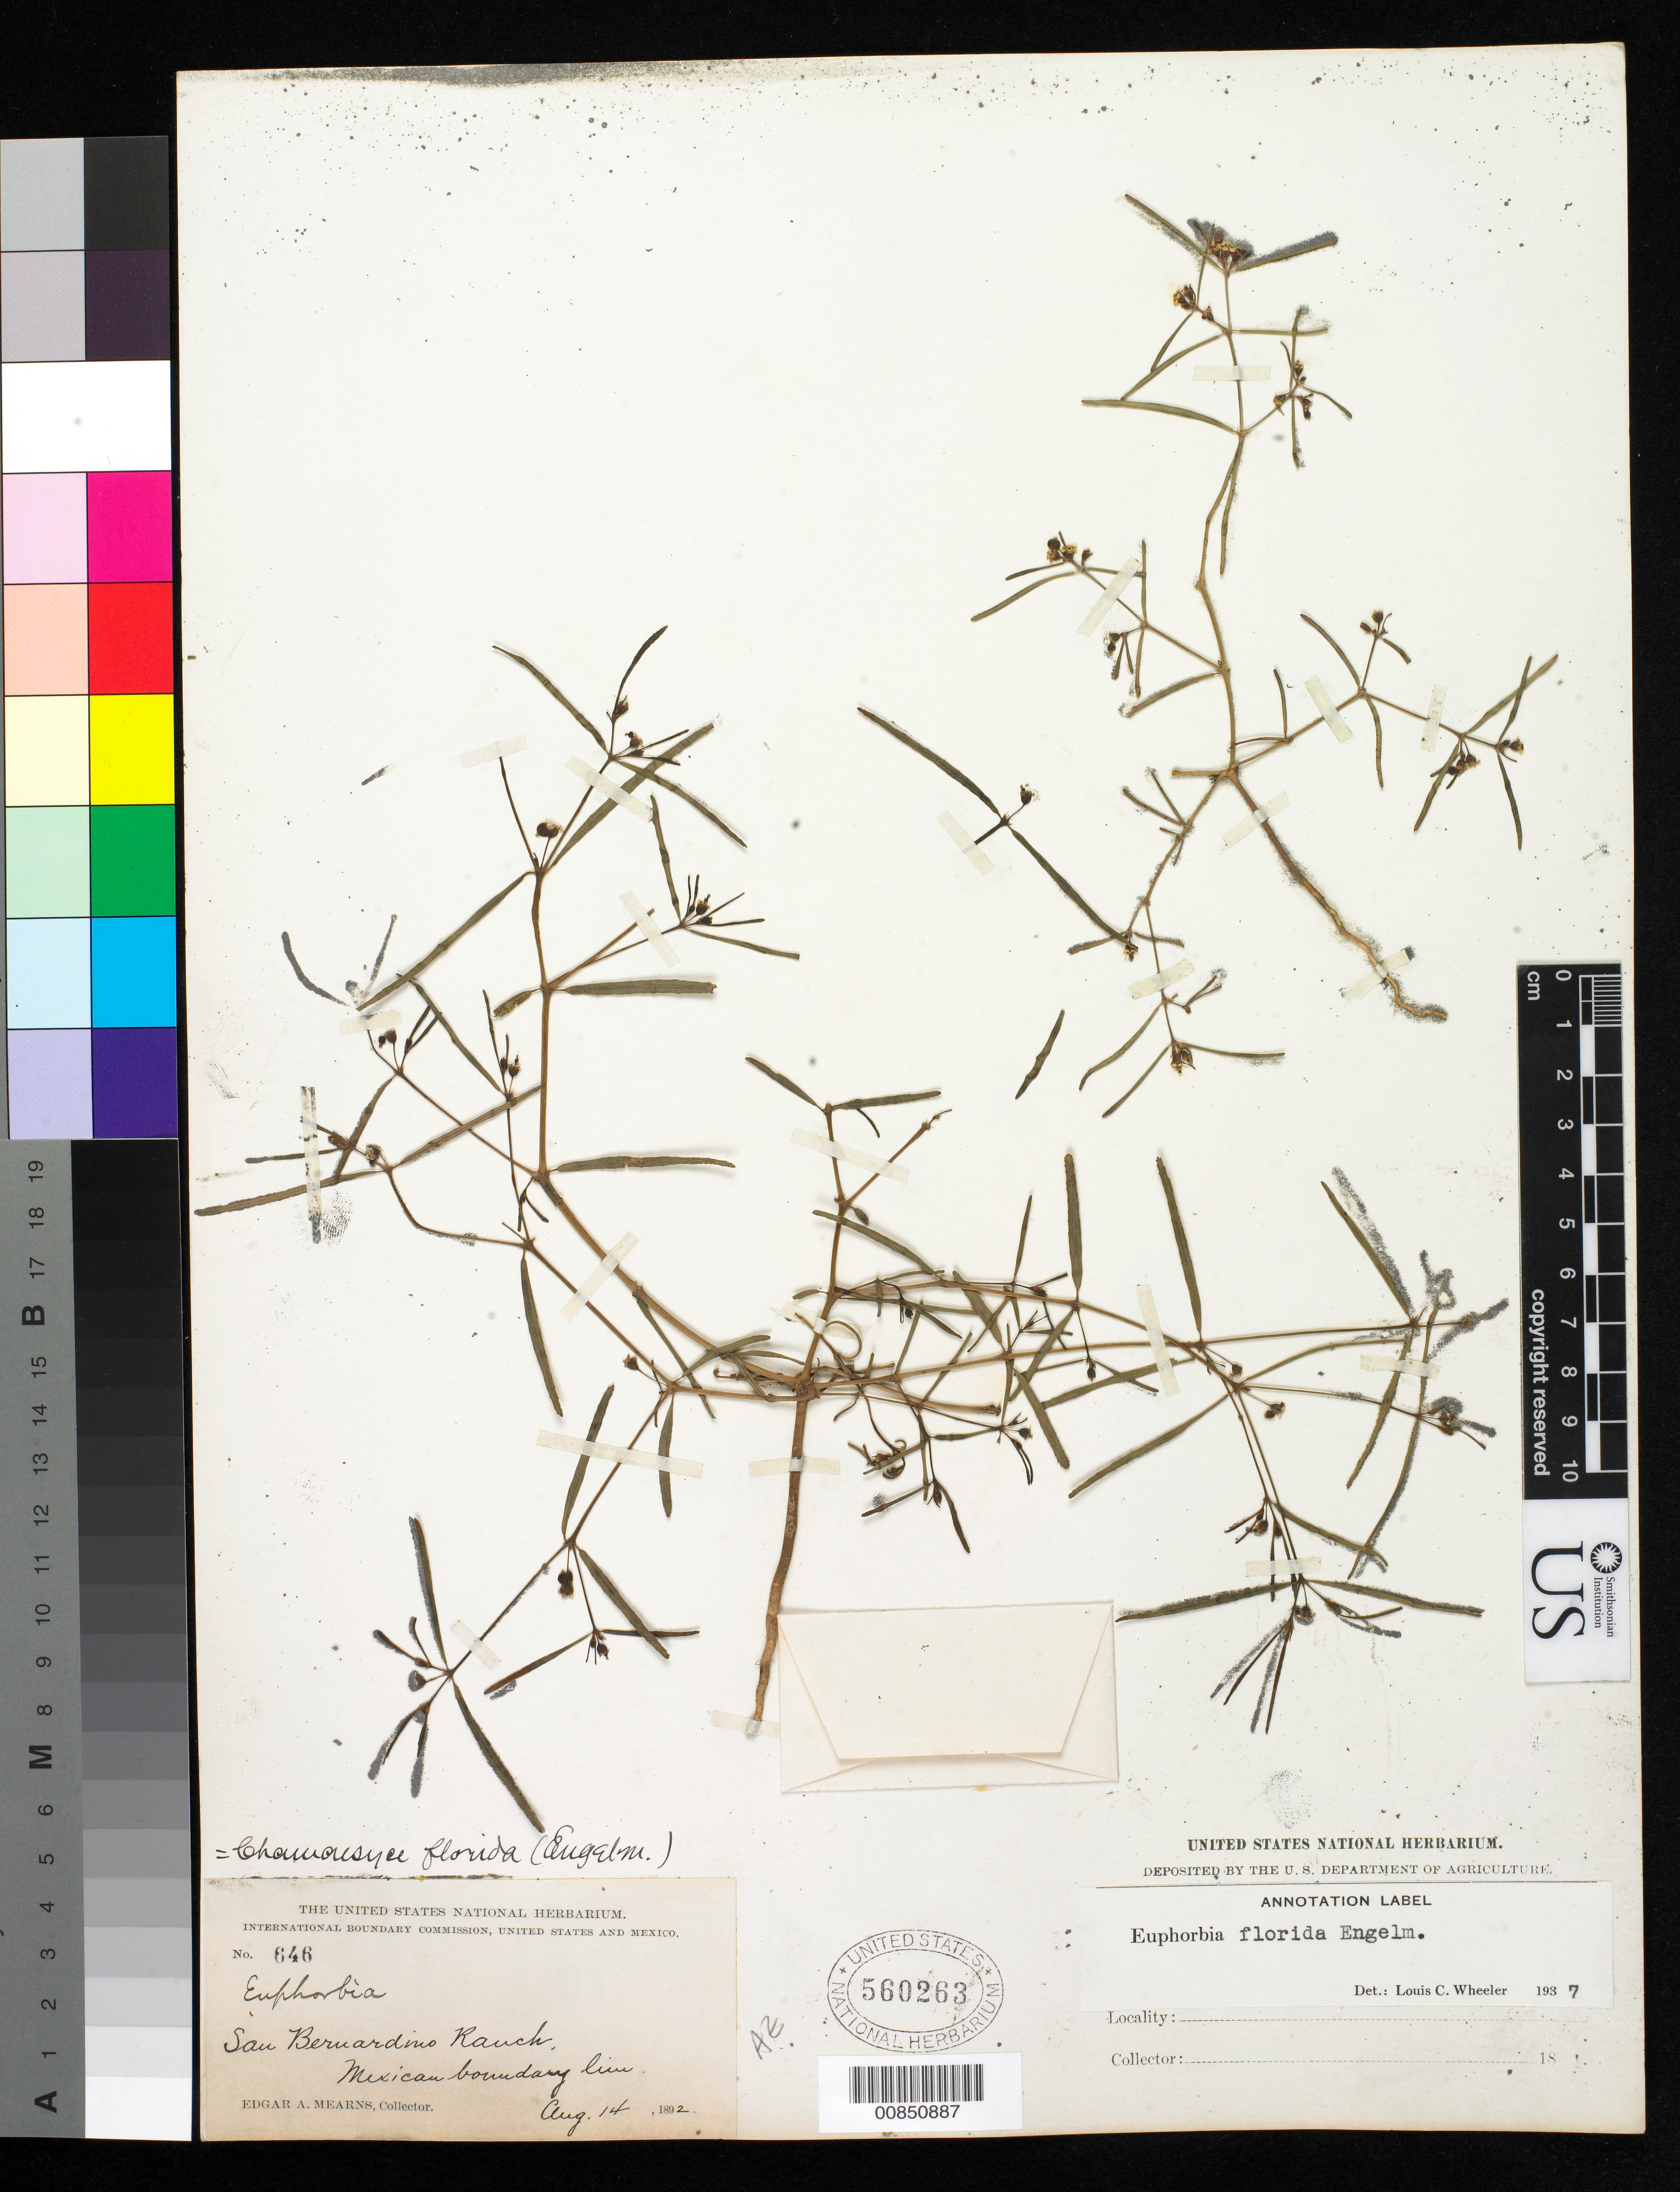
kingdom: Plantae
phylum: Tracheophyta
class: Magnoliopsida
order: Malpighiales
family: Euphorbiaceae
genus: Chamaesyce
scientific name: Chamaesyce florida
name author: (Engelm.) Millsp.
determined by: Wheeler, J. L.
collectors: E. A. Mearns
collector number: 646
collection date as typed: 14 Aug 1892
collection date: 1892-08-14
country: United States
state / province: Arizona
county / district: Cochise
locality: San Bernardino Ranch, Mexican Boundary Line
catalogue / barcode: US 560263